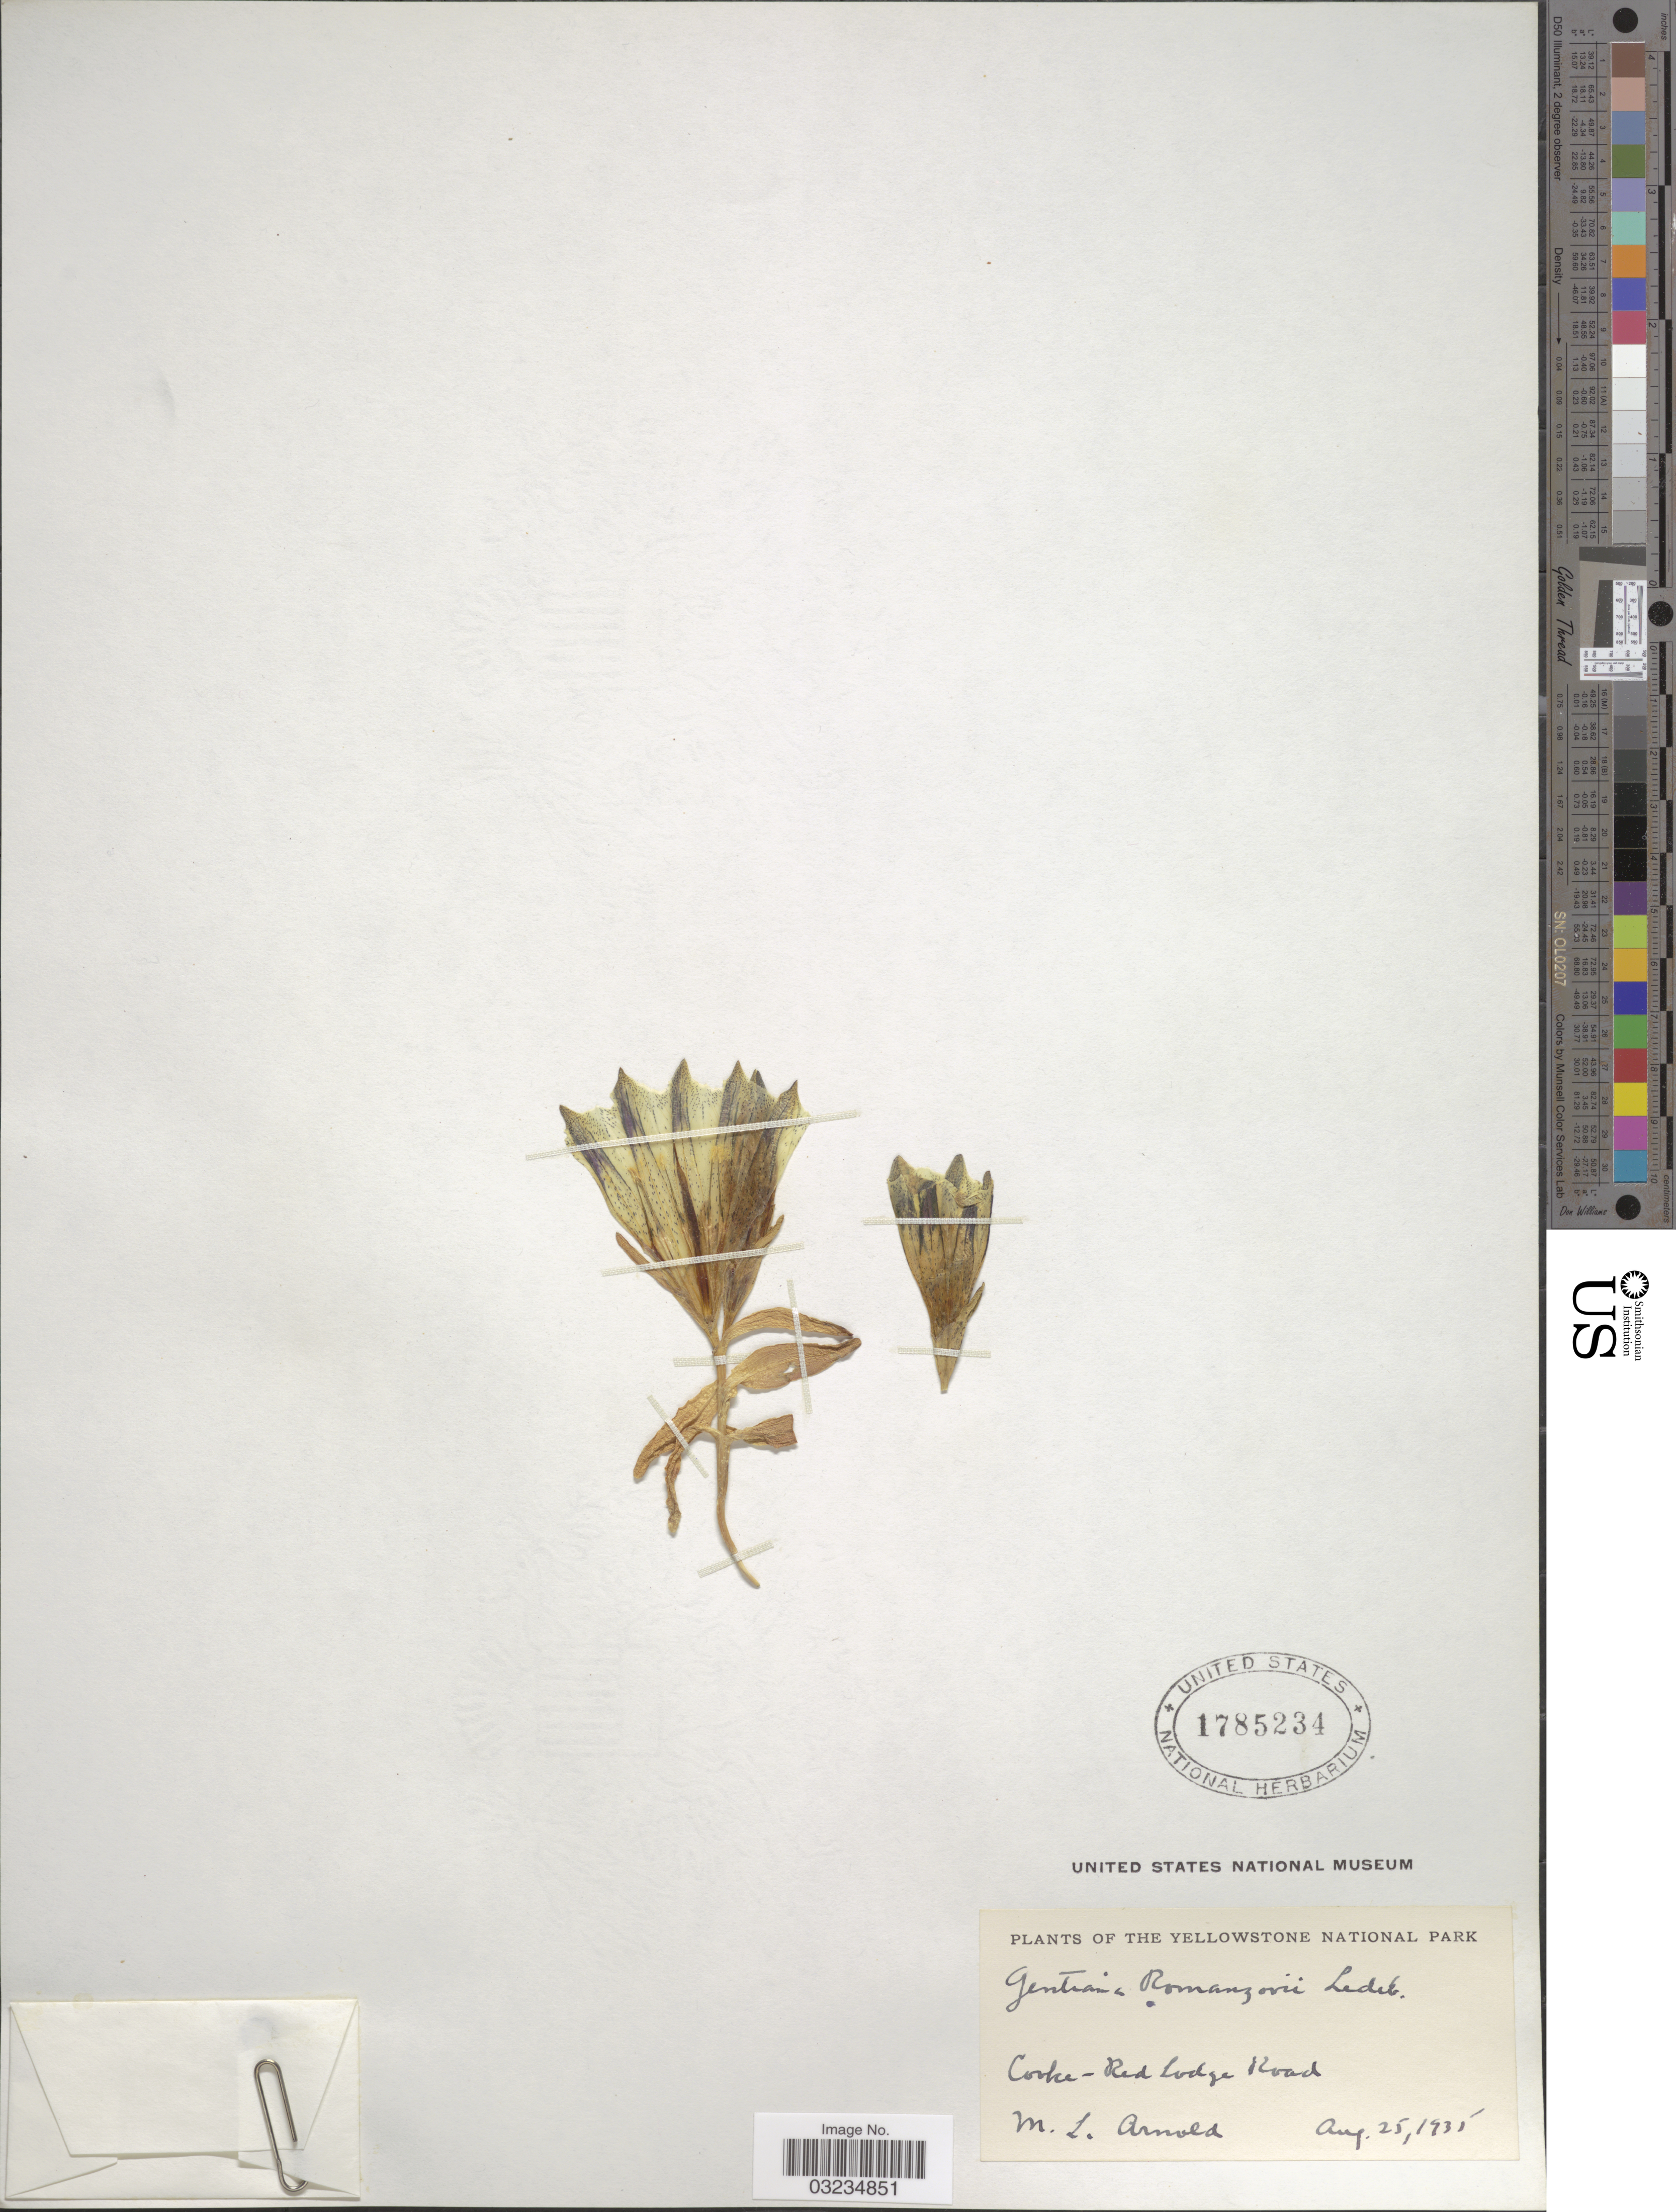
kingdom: Plantae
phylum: Tracheophyta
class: Magnoliopsida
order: Gentianales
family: Gentianaceae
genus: Gentiana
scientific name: Gentiana romanzovii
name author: Ledeb. ex Bunge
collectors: M. Arnold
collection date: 1935-08-25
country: United States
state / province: Montana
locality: The Yellowstone National Park. Cooke - Red Lodge Road.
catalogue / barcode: US 1785234